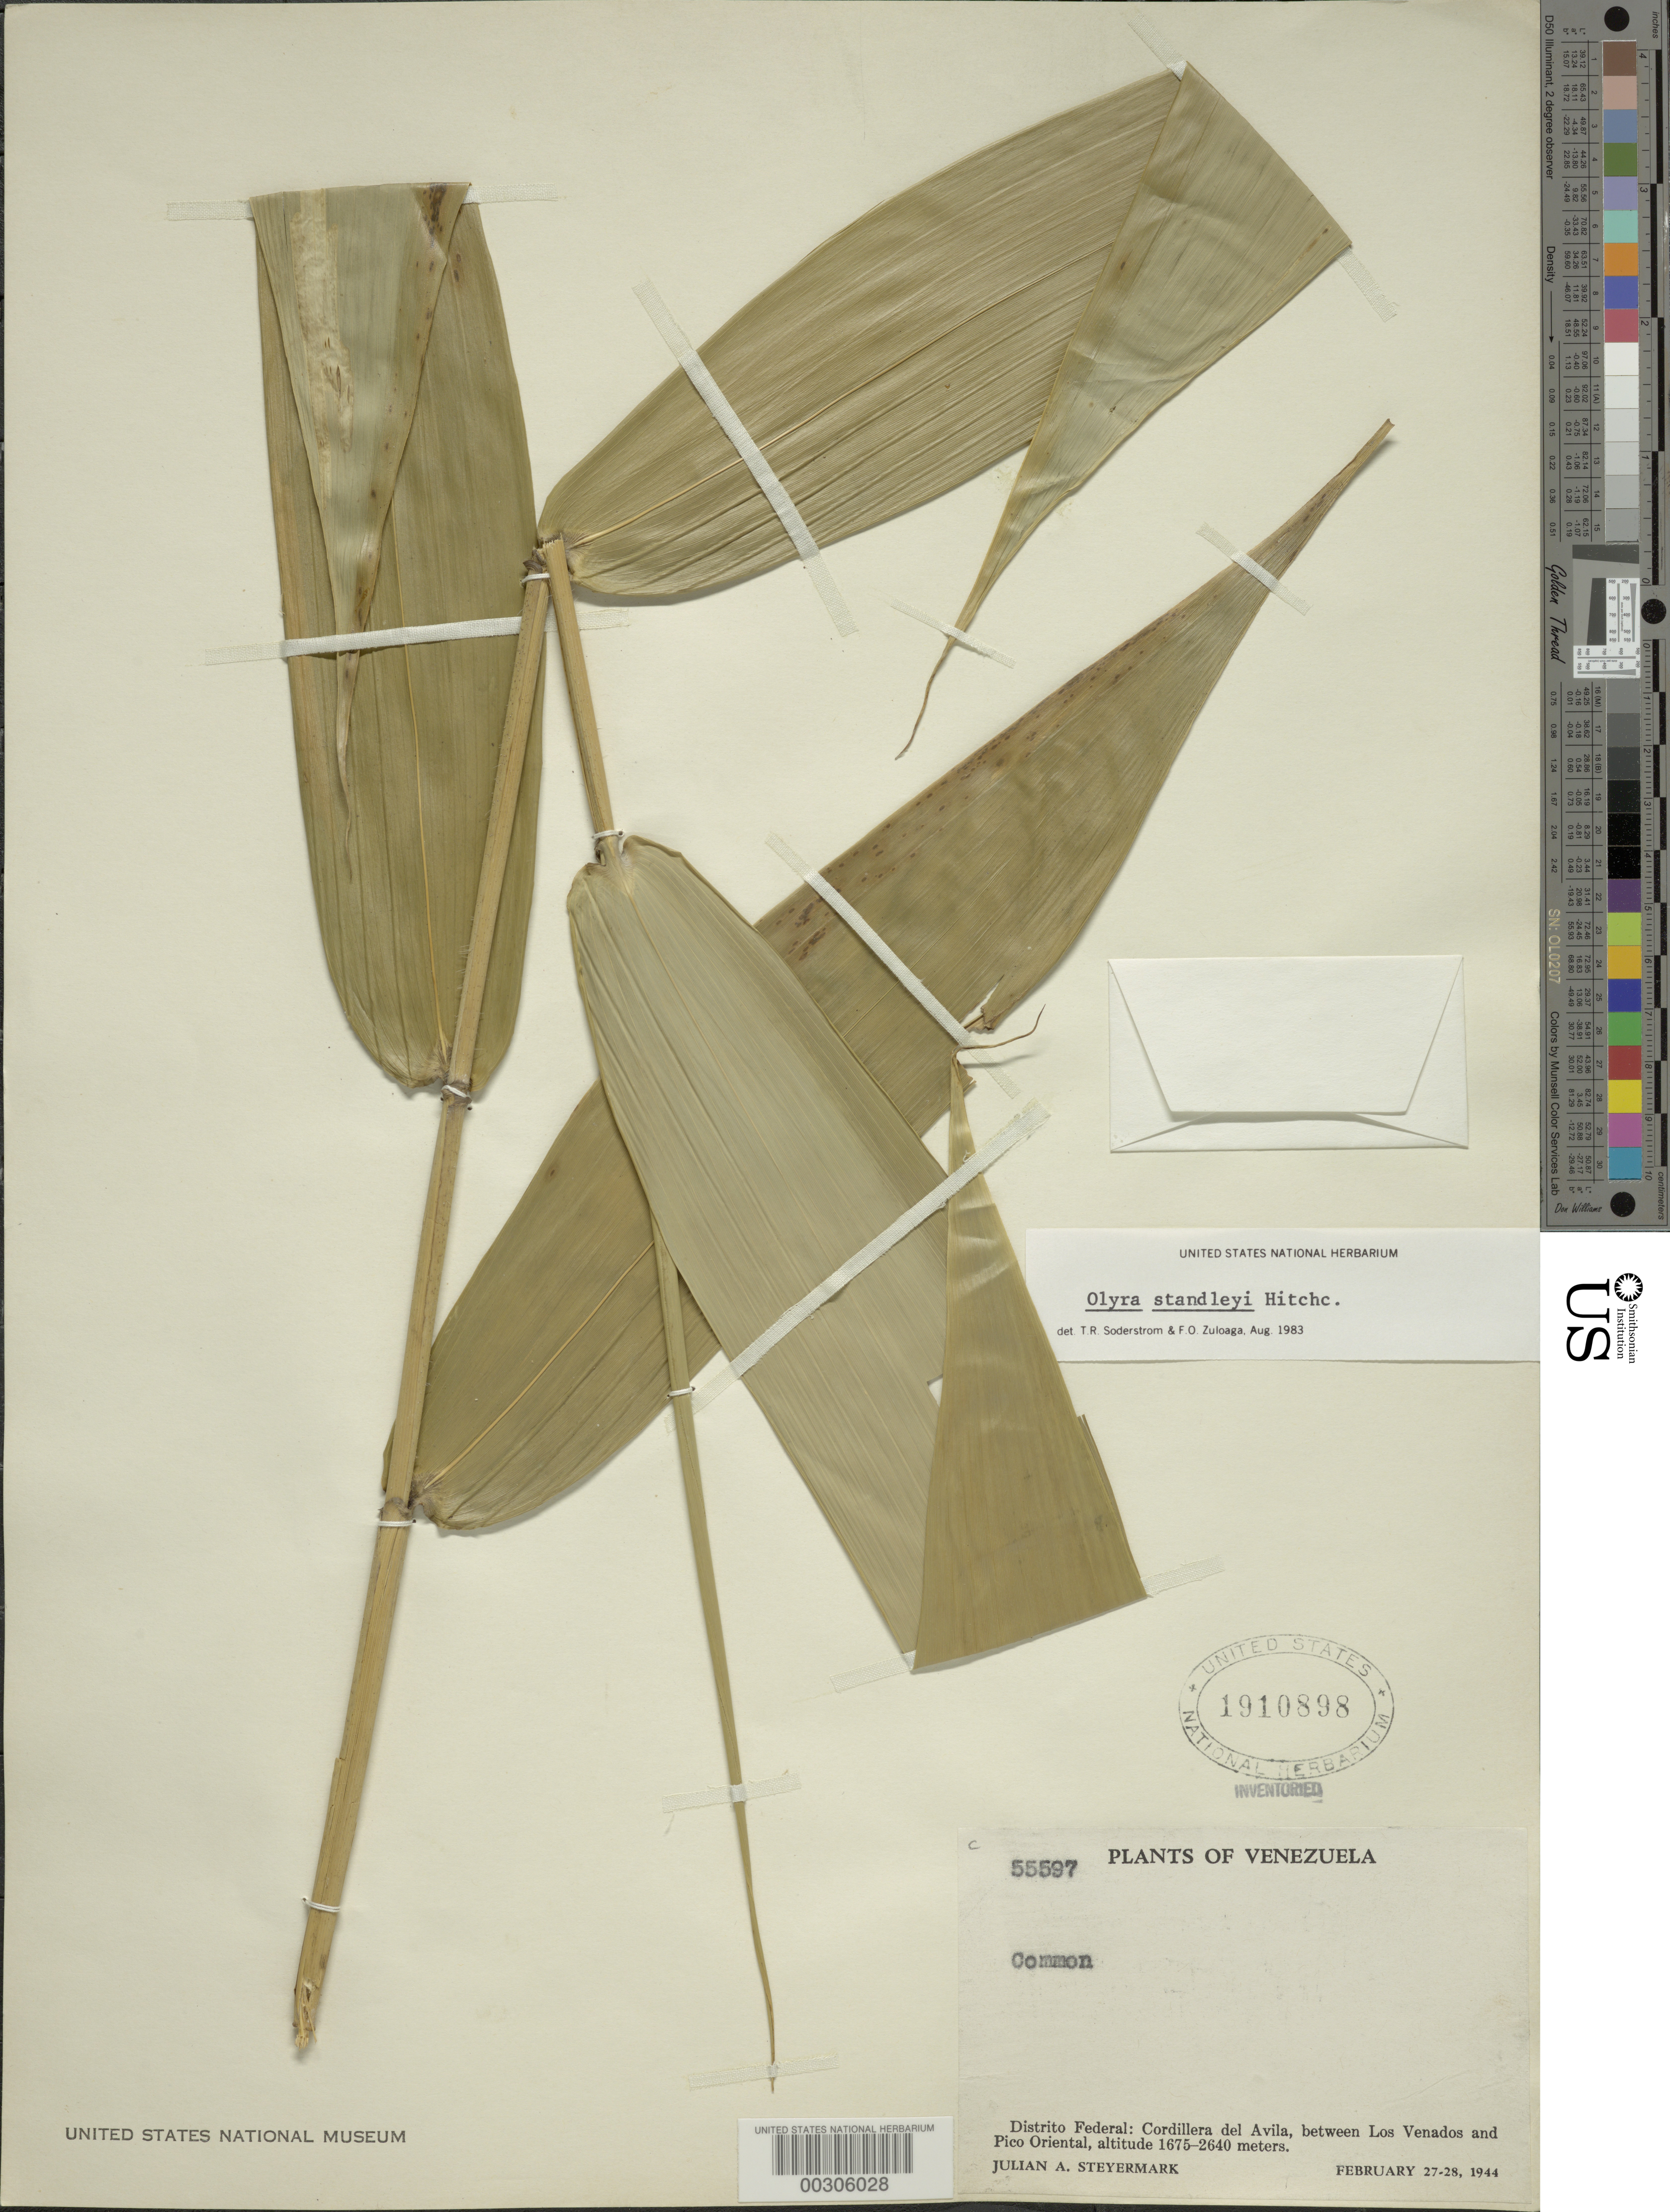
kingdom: Plantae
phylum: Tracheophyta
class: Liliopsida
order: Poales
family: Poaceae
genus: Olyra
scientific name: Olyra standleyi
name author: Hitchc.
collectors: J. Steyermark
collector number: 55597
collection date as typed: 27 Feb 1944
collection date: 1944-02-27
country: Venezuela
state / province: Distrito Federal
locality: Cordillera del avila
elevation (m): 1675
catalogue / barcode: US 1910898